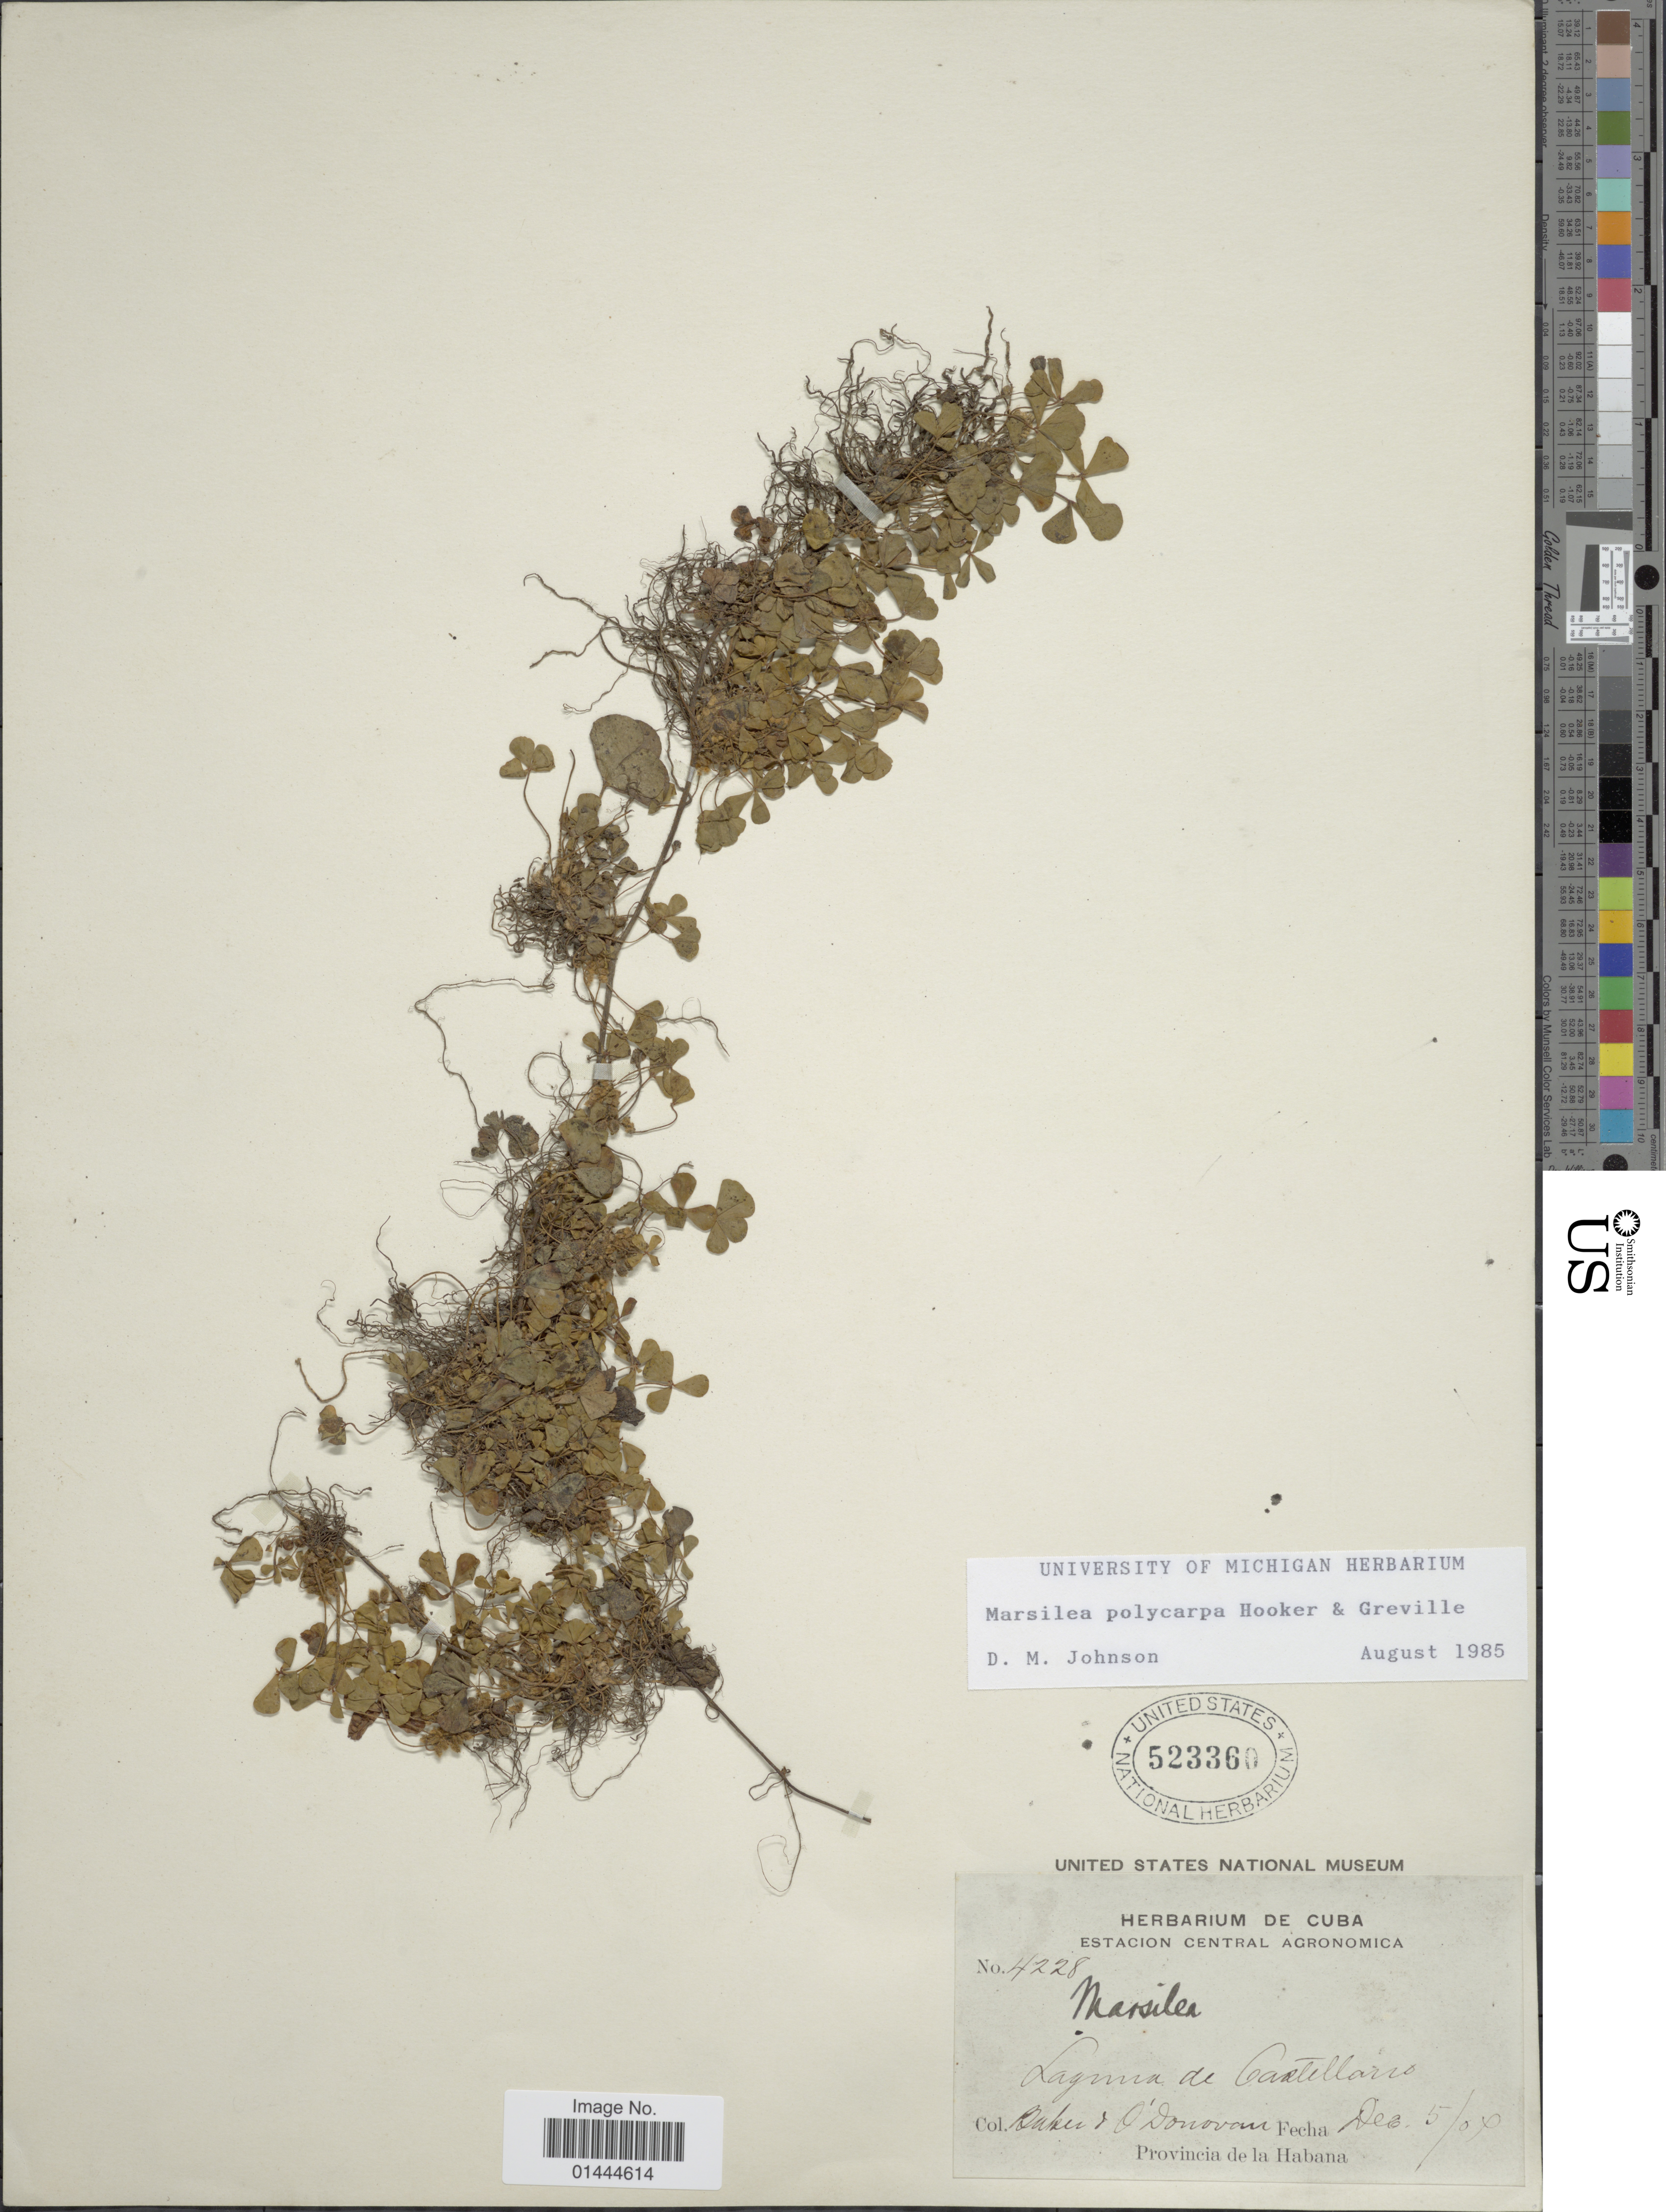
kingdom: Plantae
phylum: Tracheophyta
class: Polypodiopsida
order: Salviniales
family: Marsileaceae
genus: Marsilea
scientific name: Marsilea polycarpa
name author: Hook. & Grev.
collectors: C. F. Baker & E. O'Donovan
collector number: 4228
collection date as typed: Transcribed d/m/y: 5/12/04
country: Cuba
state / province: La Habana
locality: Laguna de Castellano, Provincia de la Habana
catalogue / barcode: US 523360